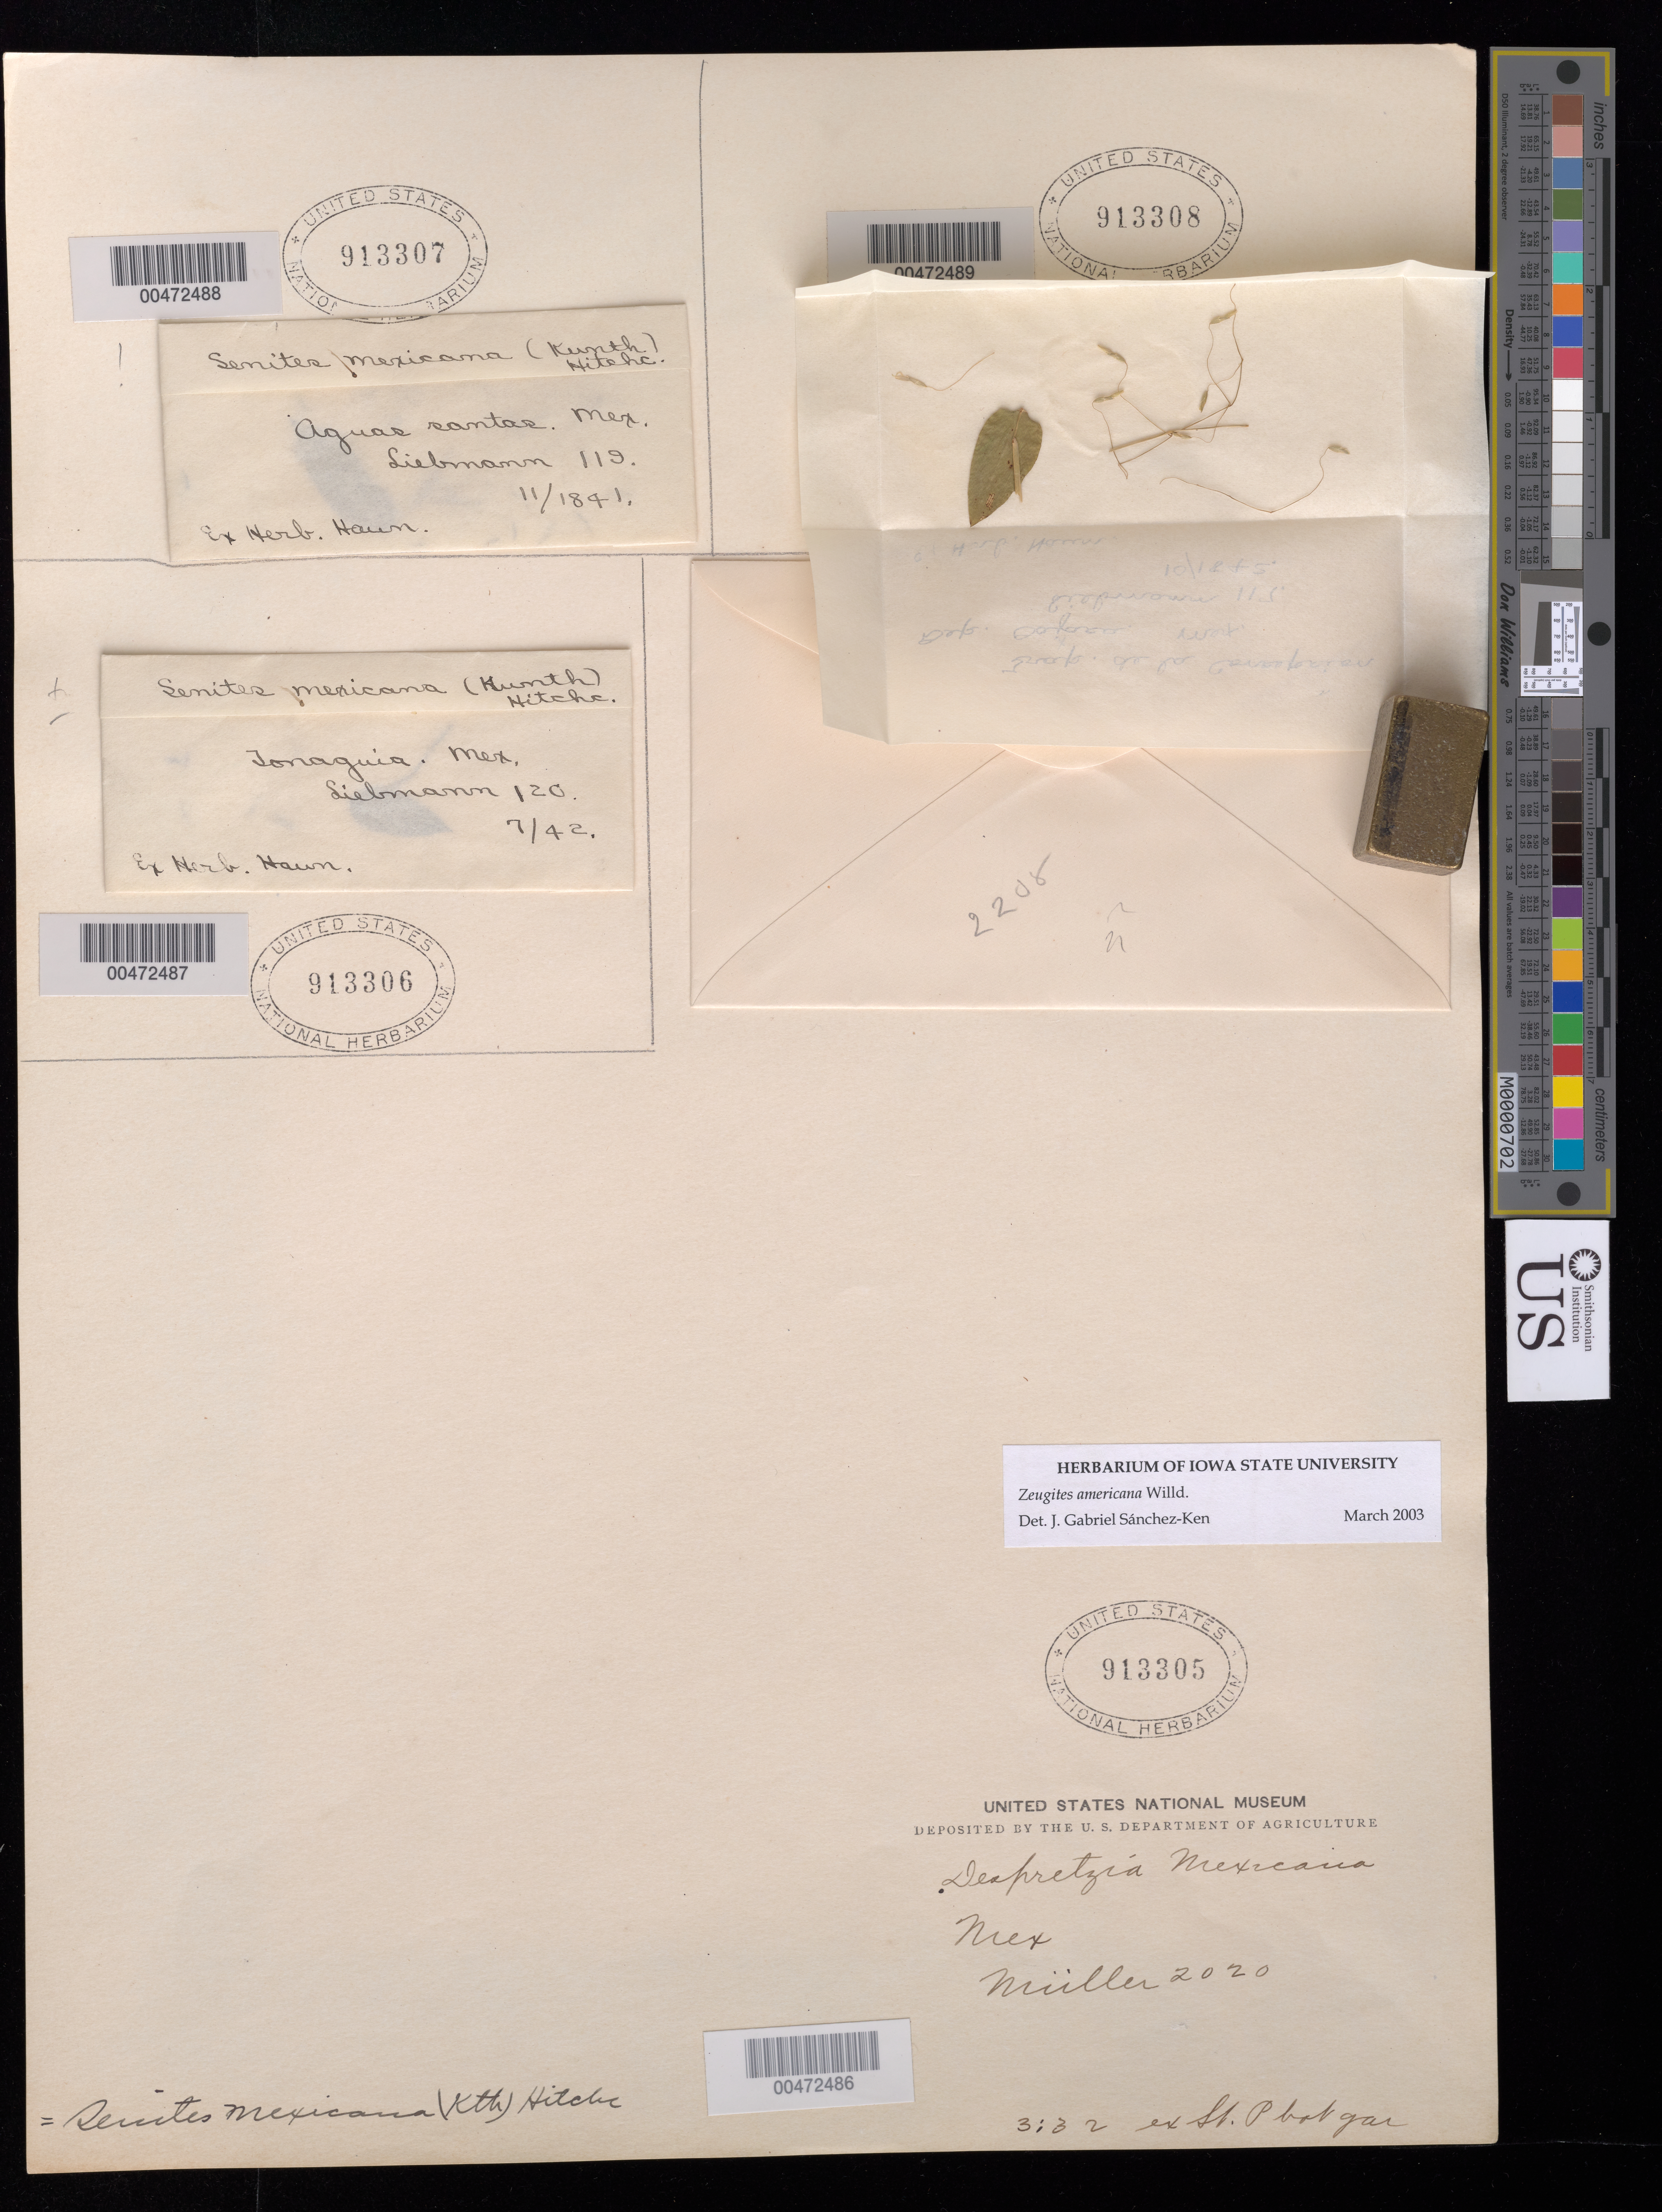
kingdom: Plantae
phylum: Tracheophyta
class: Liliopsida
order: Poales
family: Poaceae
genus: Zeugites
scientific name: Zeugites americanus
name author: Willd.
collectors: F. M. Liebmann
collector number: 117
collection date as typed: Oct 1842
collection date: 1842-10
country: Mexico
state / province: Oaxaca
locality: Trap. de la Concepcion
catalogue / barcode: US 913308